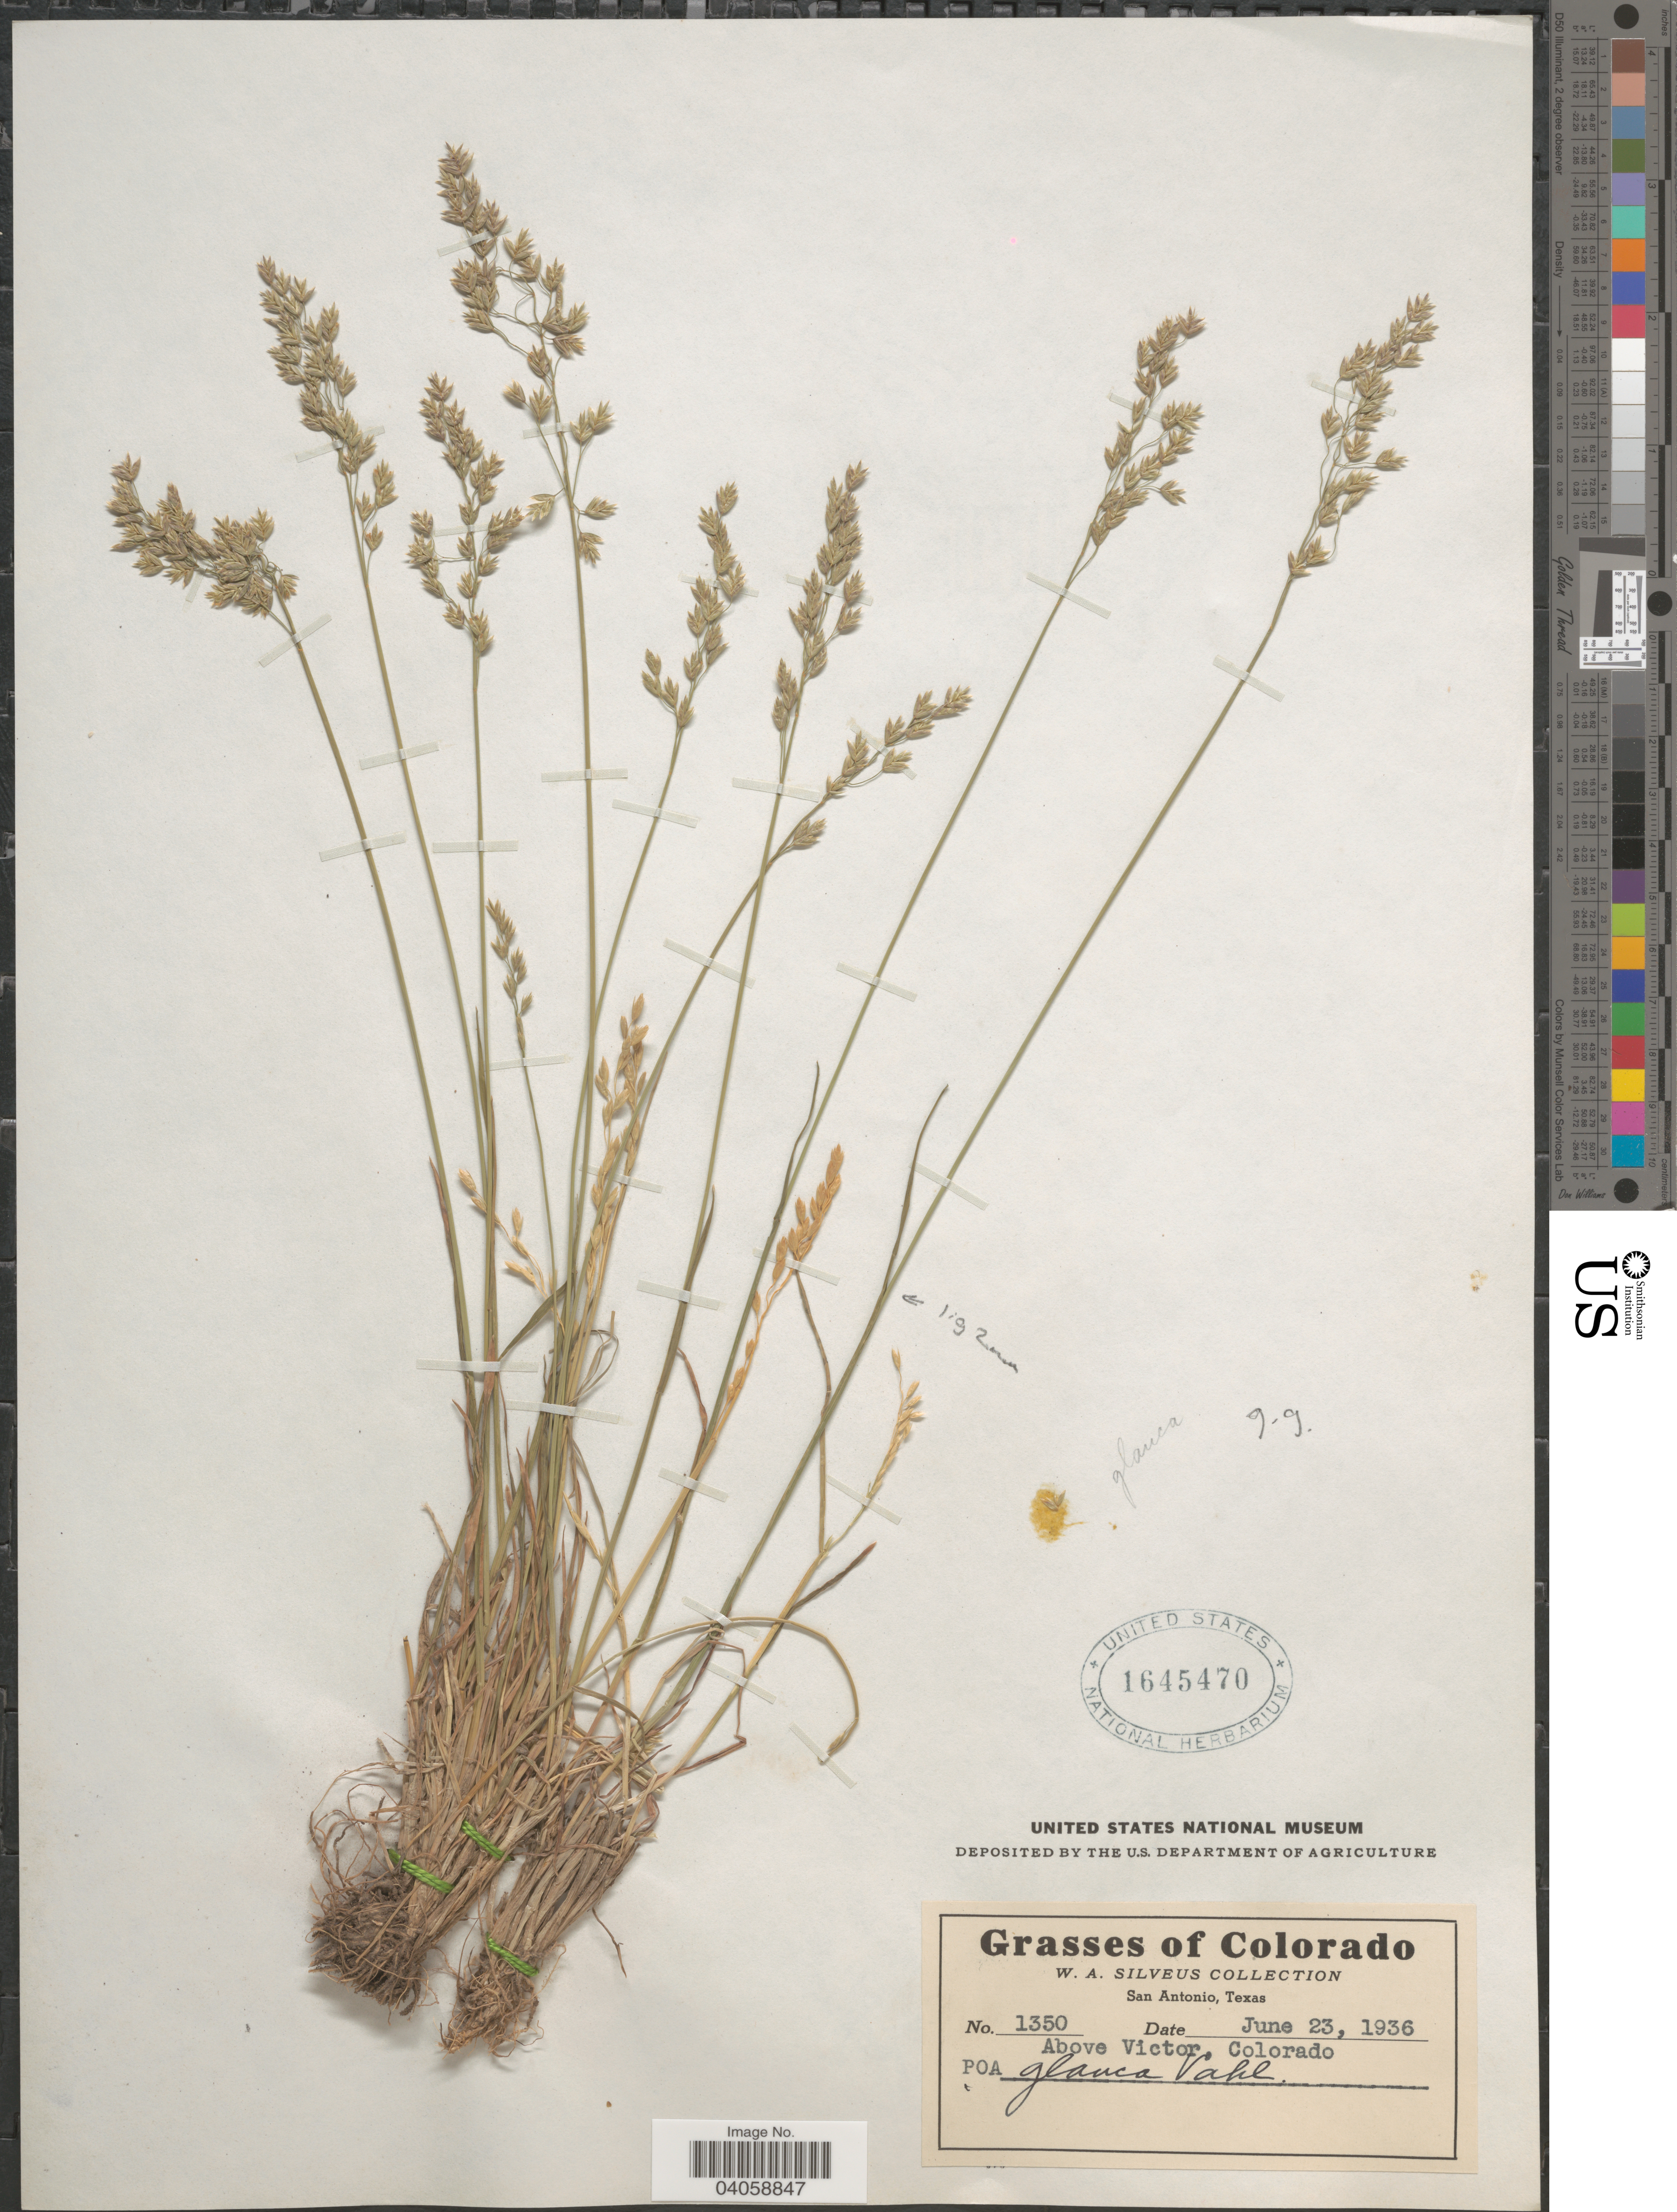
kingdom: Plantae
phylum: Tracheophyta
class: Liliopsida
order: Poales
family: Poaceae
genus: Poa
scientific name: Poa glauca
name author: Vahl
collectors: W. Silveus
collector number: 1350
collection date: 1936-06-23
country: United States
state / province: Colorado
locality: Above Victor.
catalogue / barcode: US 1645470